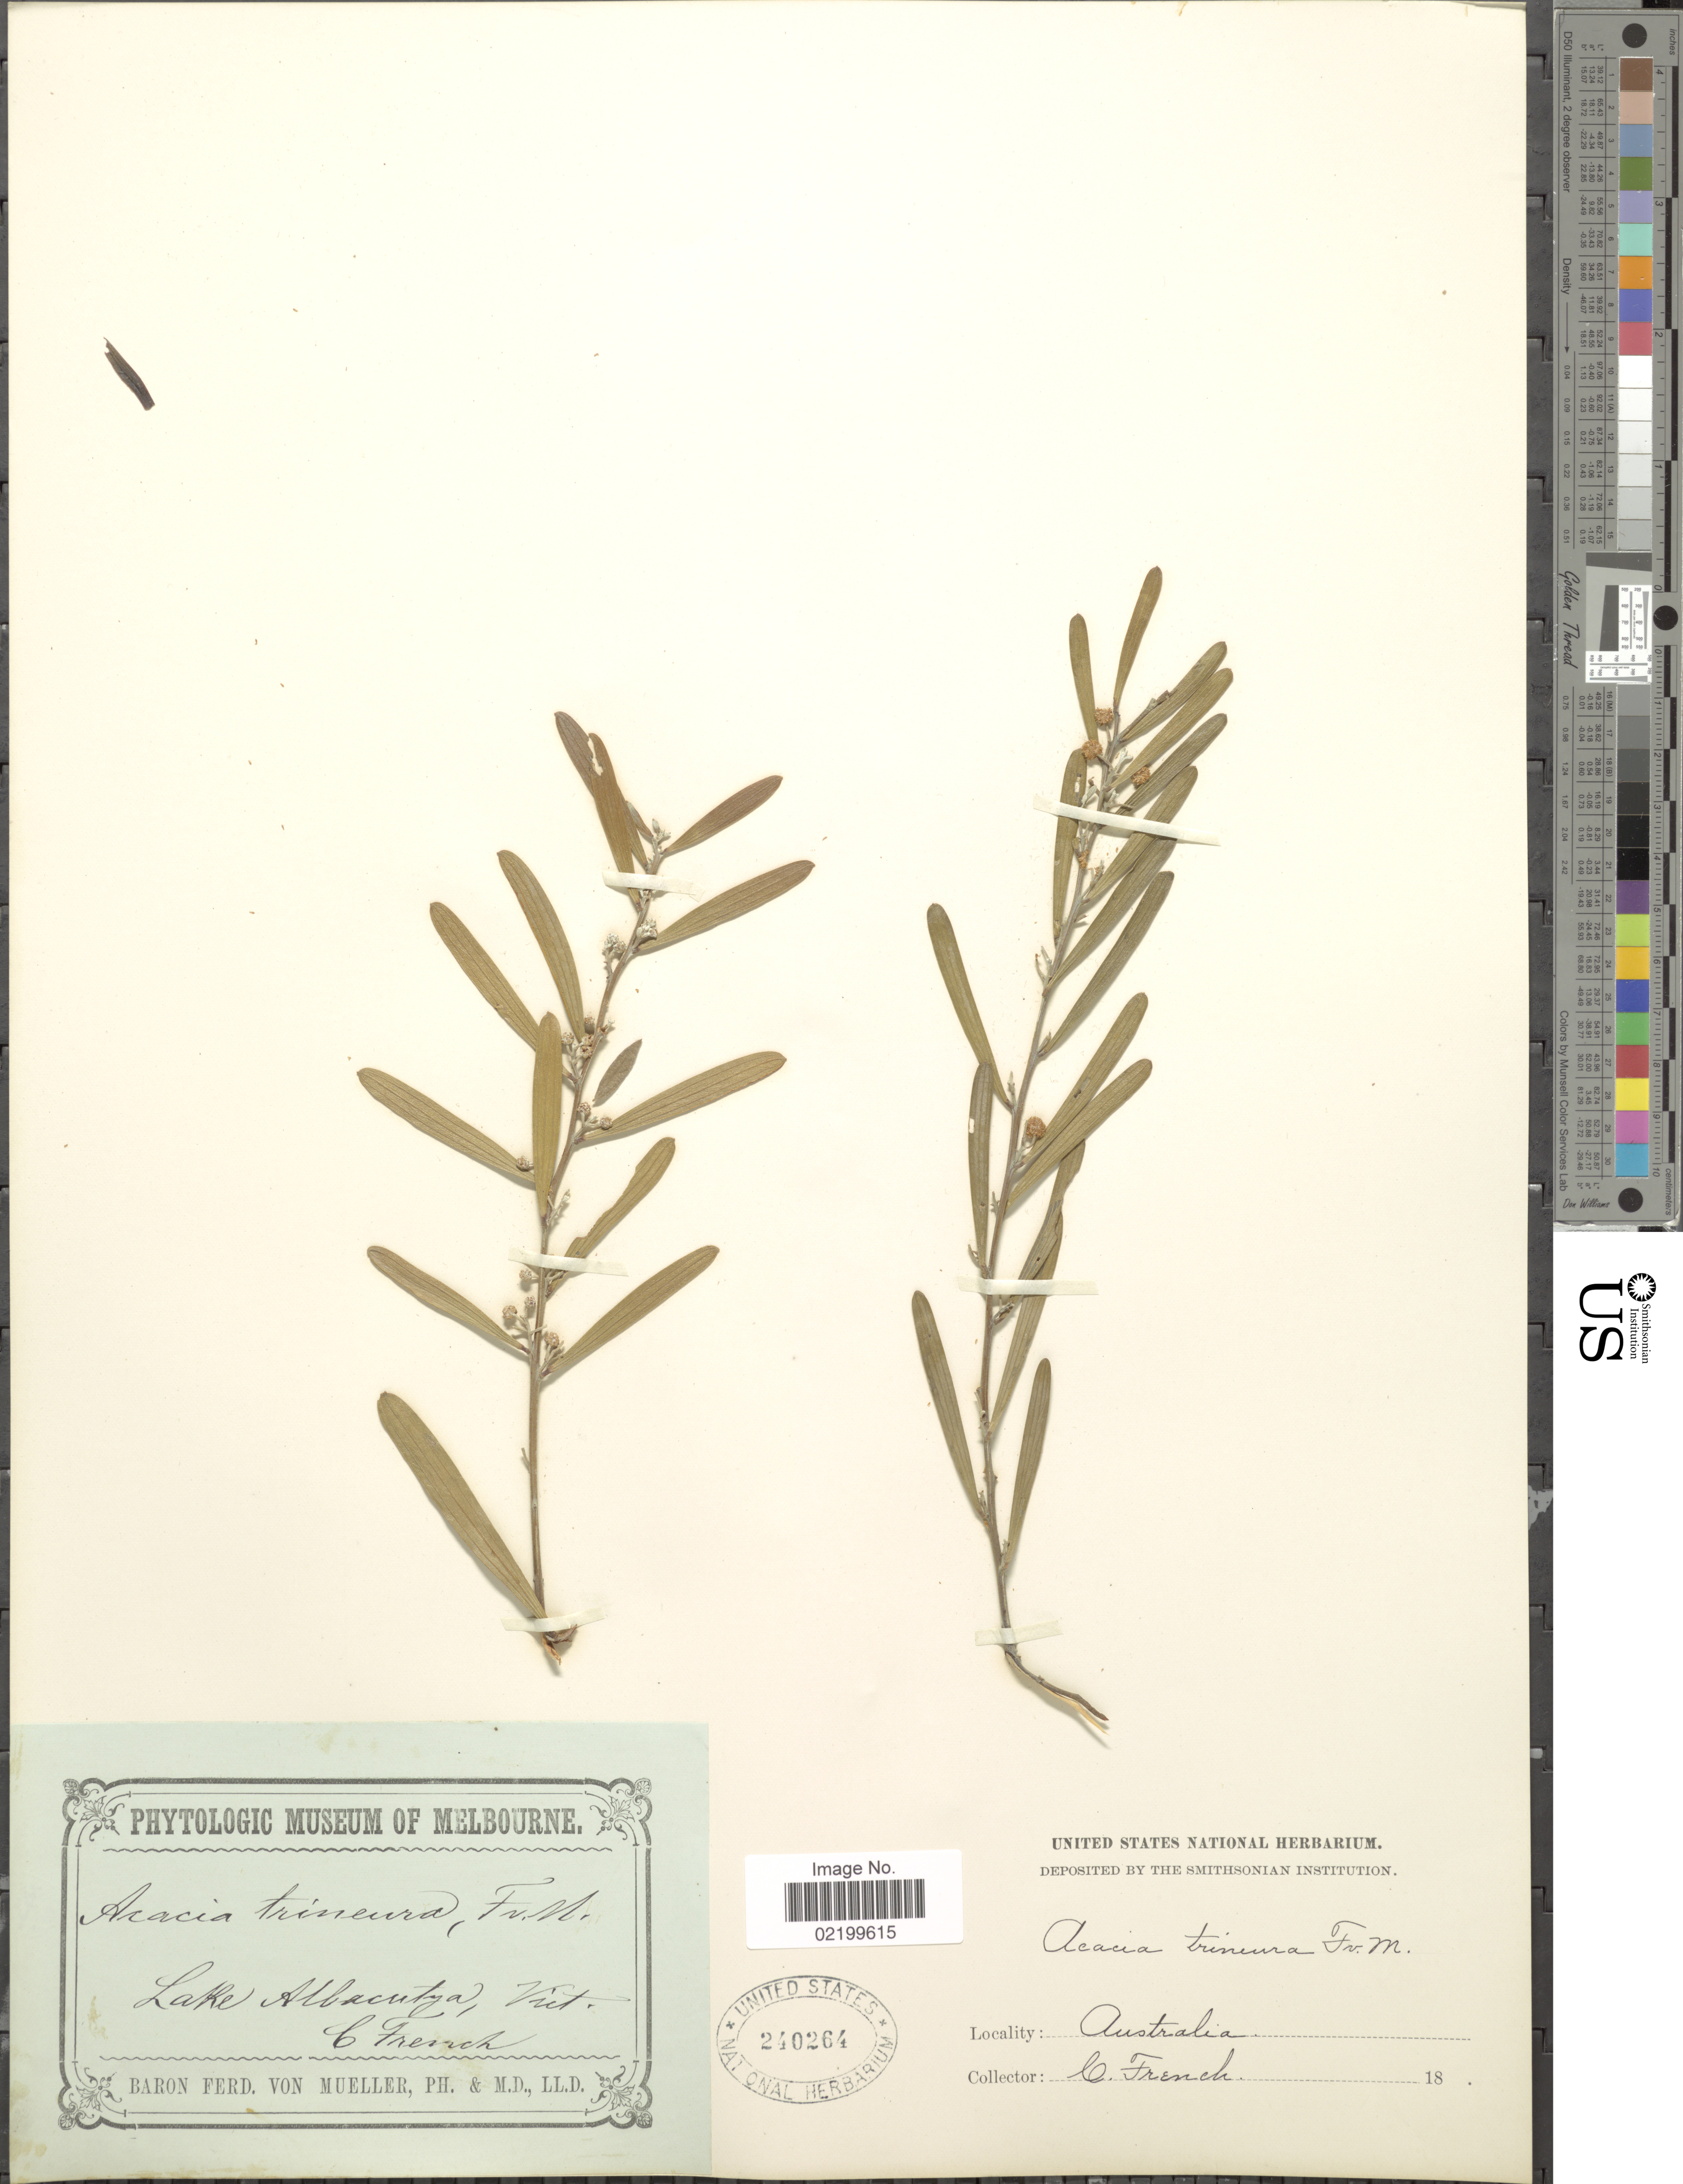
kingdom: Plantae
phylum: Tracheophyta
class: Magnoliopsida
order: Fabales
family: Fabaceae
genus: Acacia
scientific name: Acacia trineura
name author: F. Muell.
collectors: French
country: Australia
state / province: Victoria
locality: Lake Albacutya Vict.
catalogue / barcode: US 240264